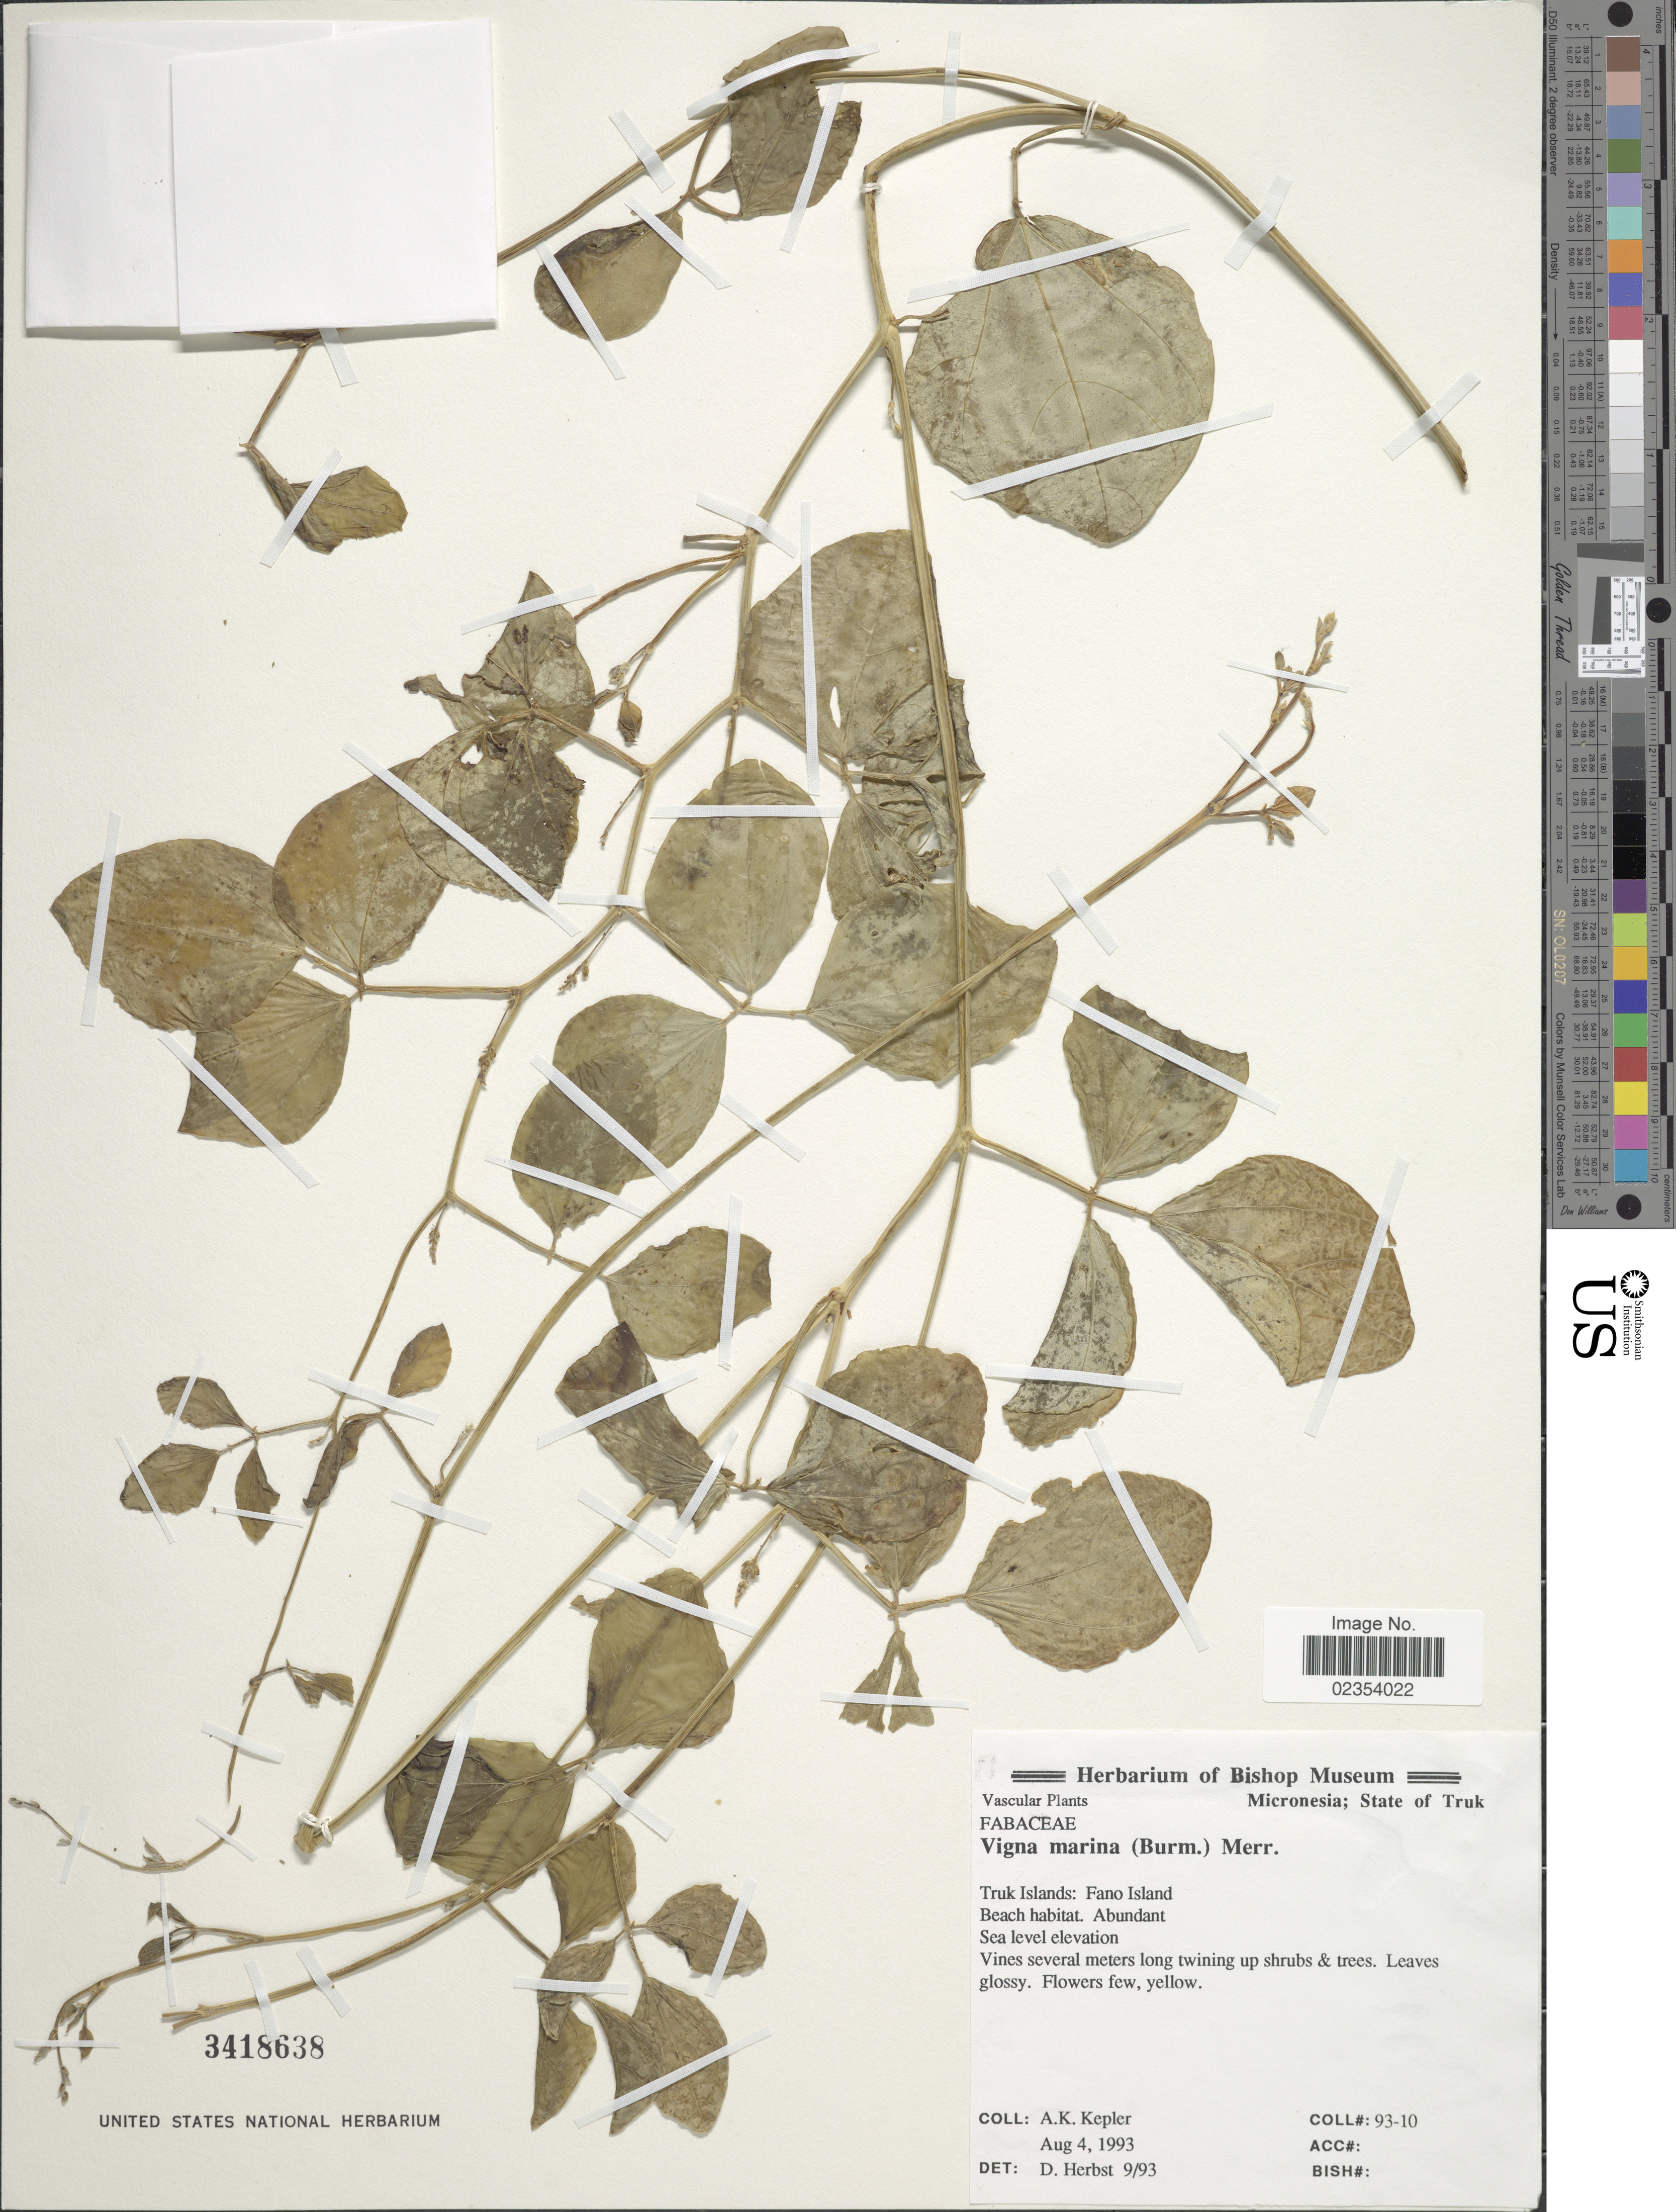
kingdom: Plantae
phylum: Tracheophyta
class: Magnoliopsida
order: Fabales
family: Fabaceae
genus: Vigna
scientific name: Vigna marina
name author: (Burm.) Merr.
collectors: A. K. Kepler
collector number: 93-10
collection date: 1993-08-04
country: Micronesia, Federated States of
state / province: Truk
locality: Truk Islands: Fano Island. Beach habitat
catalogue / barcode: US 3418638